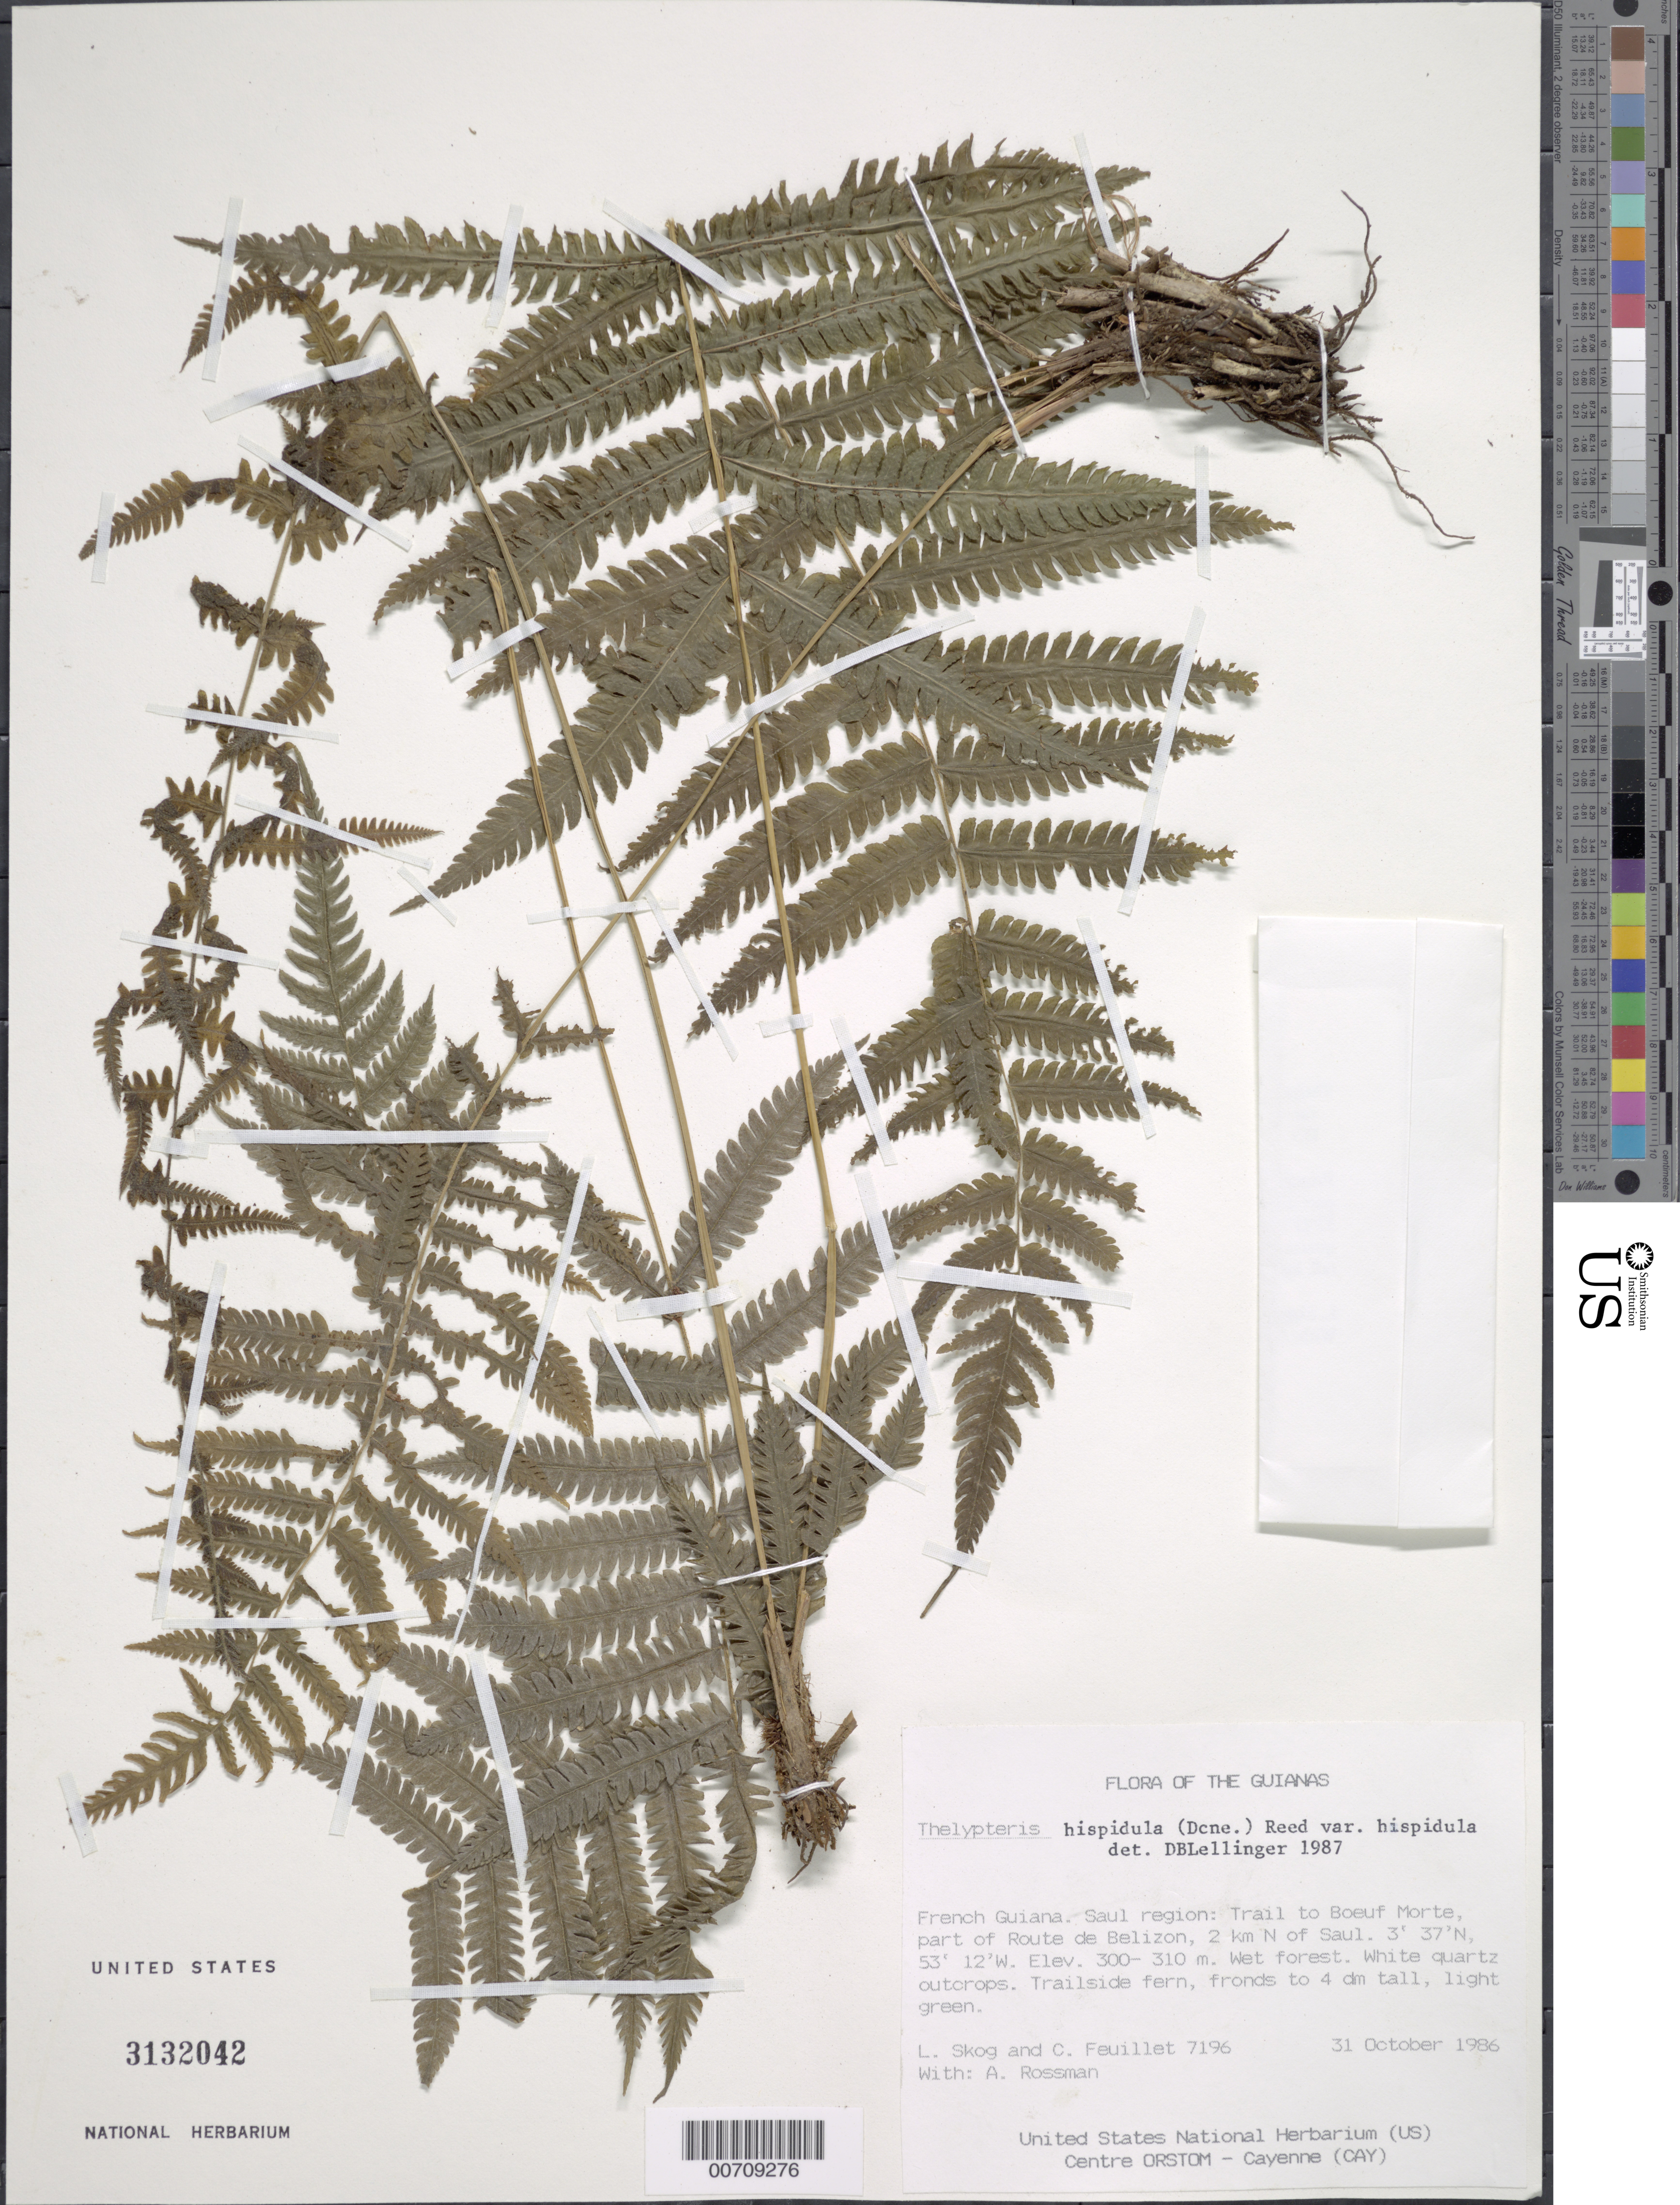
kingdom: Plantae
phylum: Tracheophyta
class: Polypodiopsida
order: Polypodiales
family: Thelypteridaceae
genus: Christella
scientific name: Christella hispidula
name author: (Decne.) Holttum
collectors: L. E. Skog, C. Feuillet & A. Rossman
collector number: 7196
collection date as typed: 31 October 1986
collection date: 1986-10-31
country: French Guiana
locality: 2 km N of Saül. Trail to Boeuf Morte, part of Route de Belizon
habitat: Wet forest. White quartz outcrops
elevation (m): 300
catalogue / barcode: US 3132042